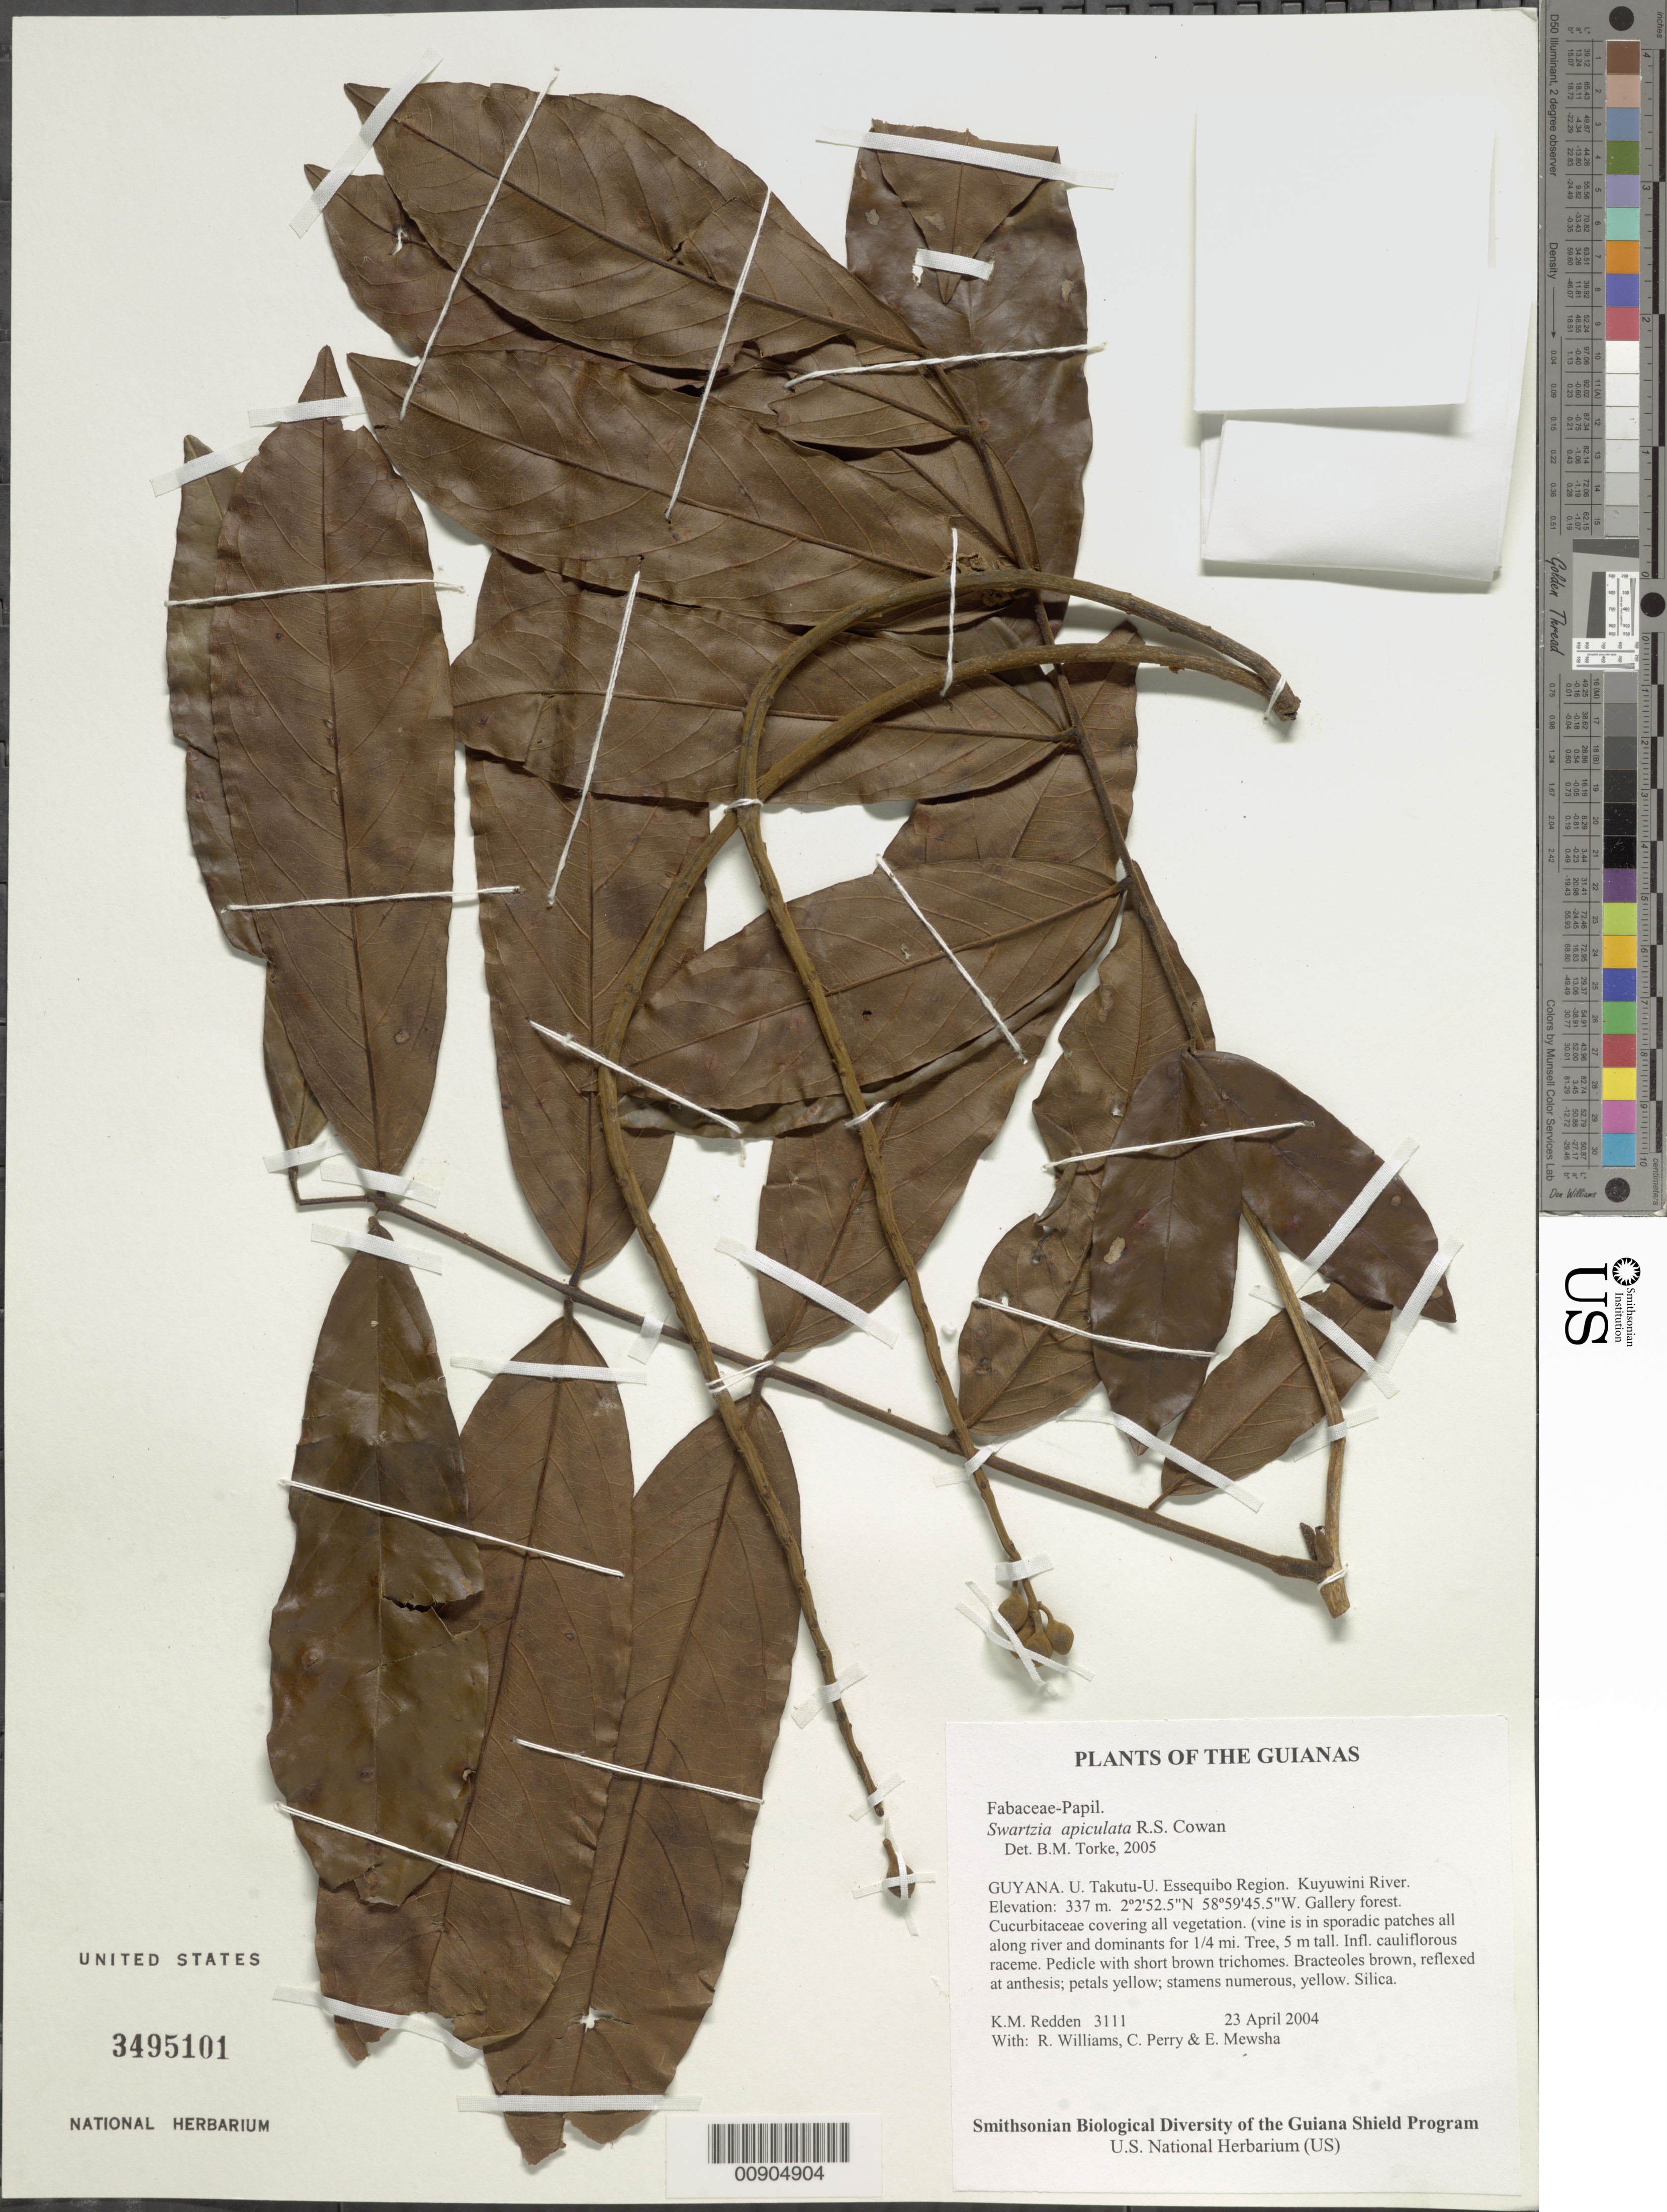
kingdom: Plantae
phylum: Tracheophyta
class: Magnoliopsida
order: Fabales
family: Fabaceae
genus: Swartzia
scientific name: Swartzia apiculata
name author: R.S. Cowan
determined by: Torke, B. M., (MO)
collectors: K. M. Redden, R. Williams, C. Perry & E. Mewsha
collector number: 3111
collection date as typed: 23 April 2004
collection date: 2004-04-23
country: Guyana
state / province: U. Takutu-U. Essequibo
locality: Kuyuwini River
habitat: Gallery forest. Cucurbitaceae covering all vegetation (vine in sporadic patches all along river and dominants for 1/4 mile)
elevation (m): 337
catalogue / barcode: US 3495101